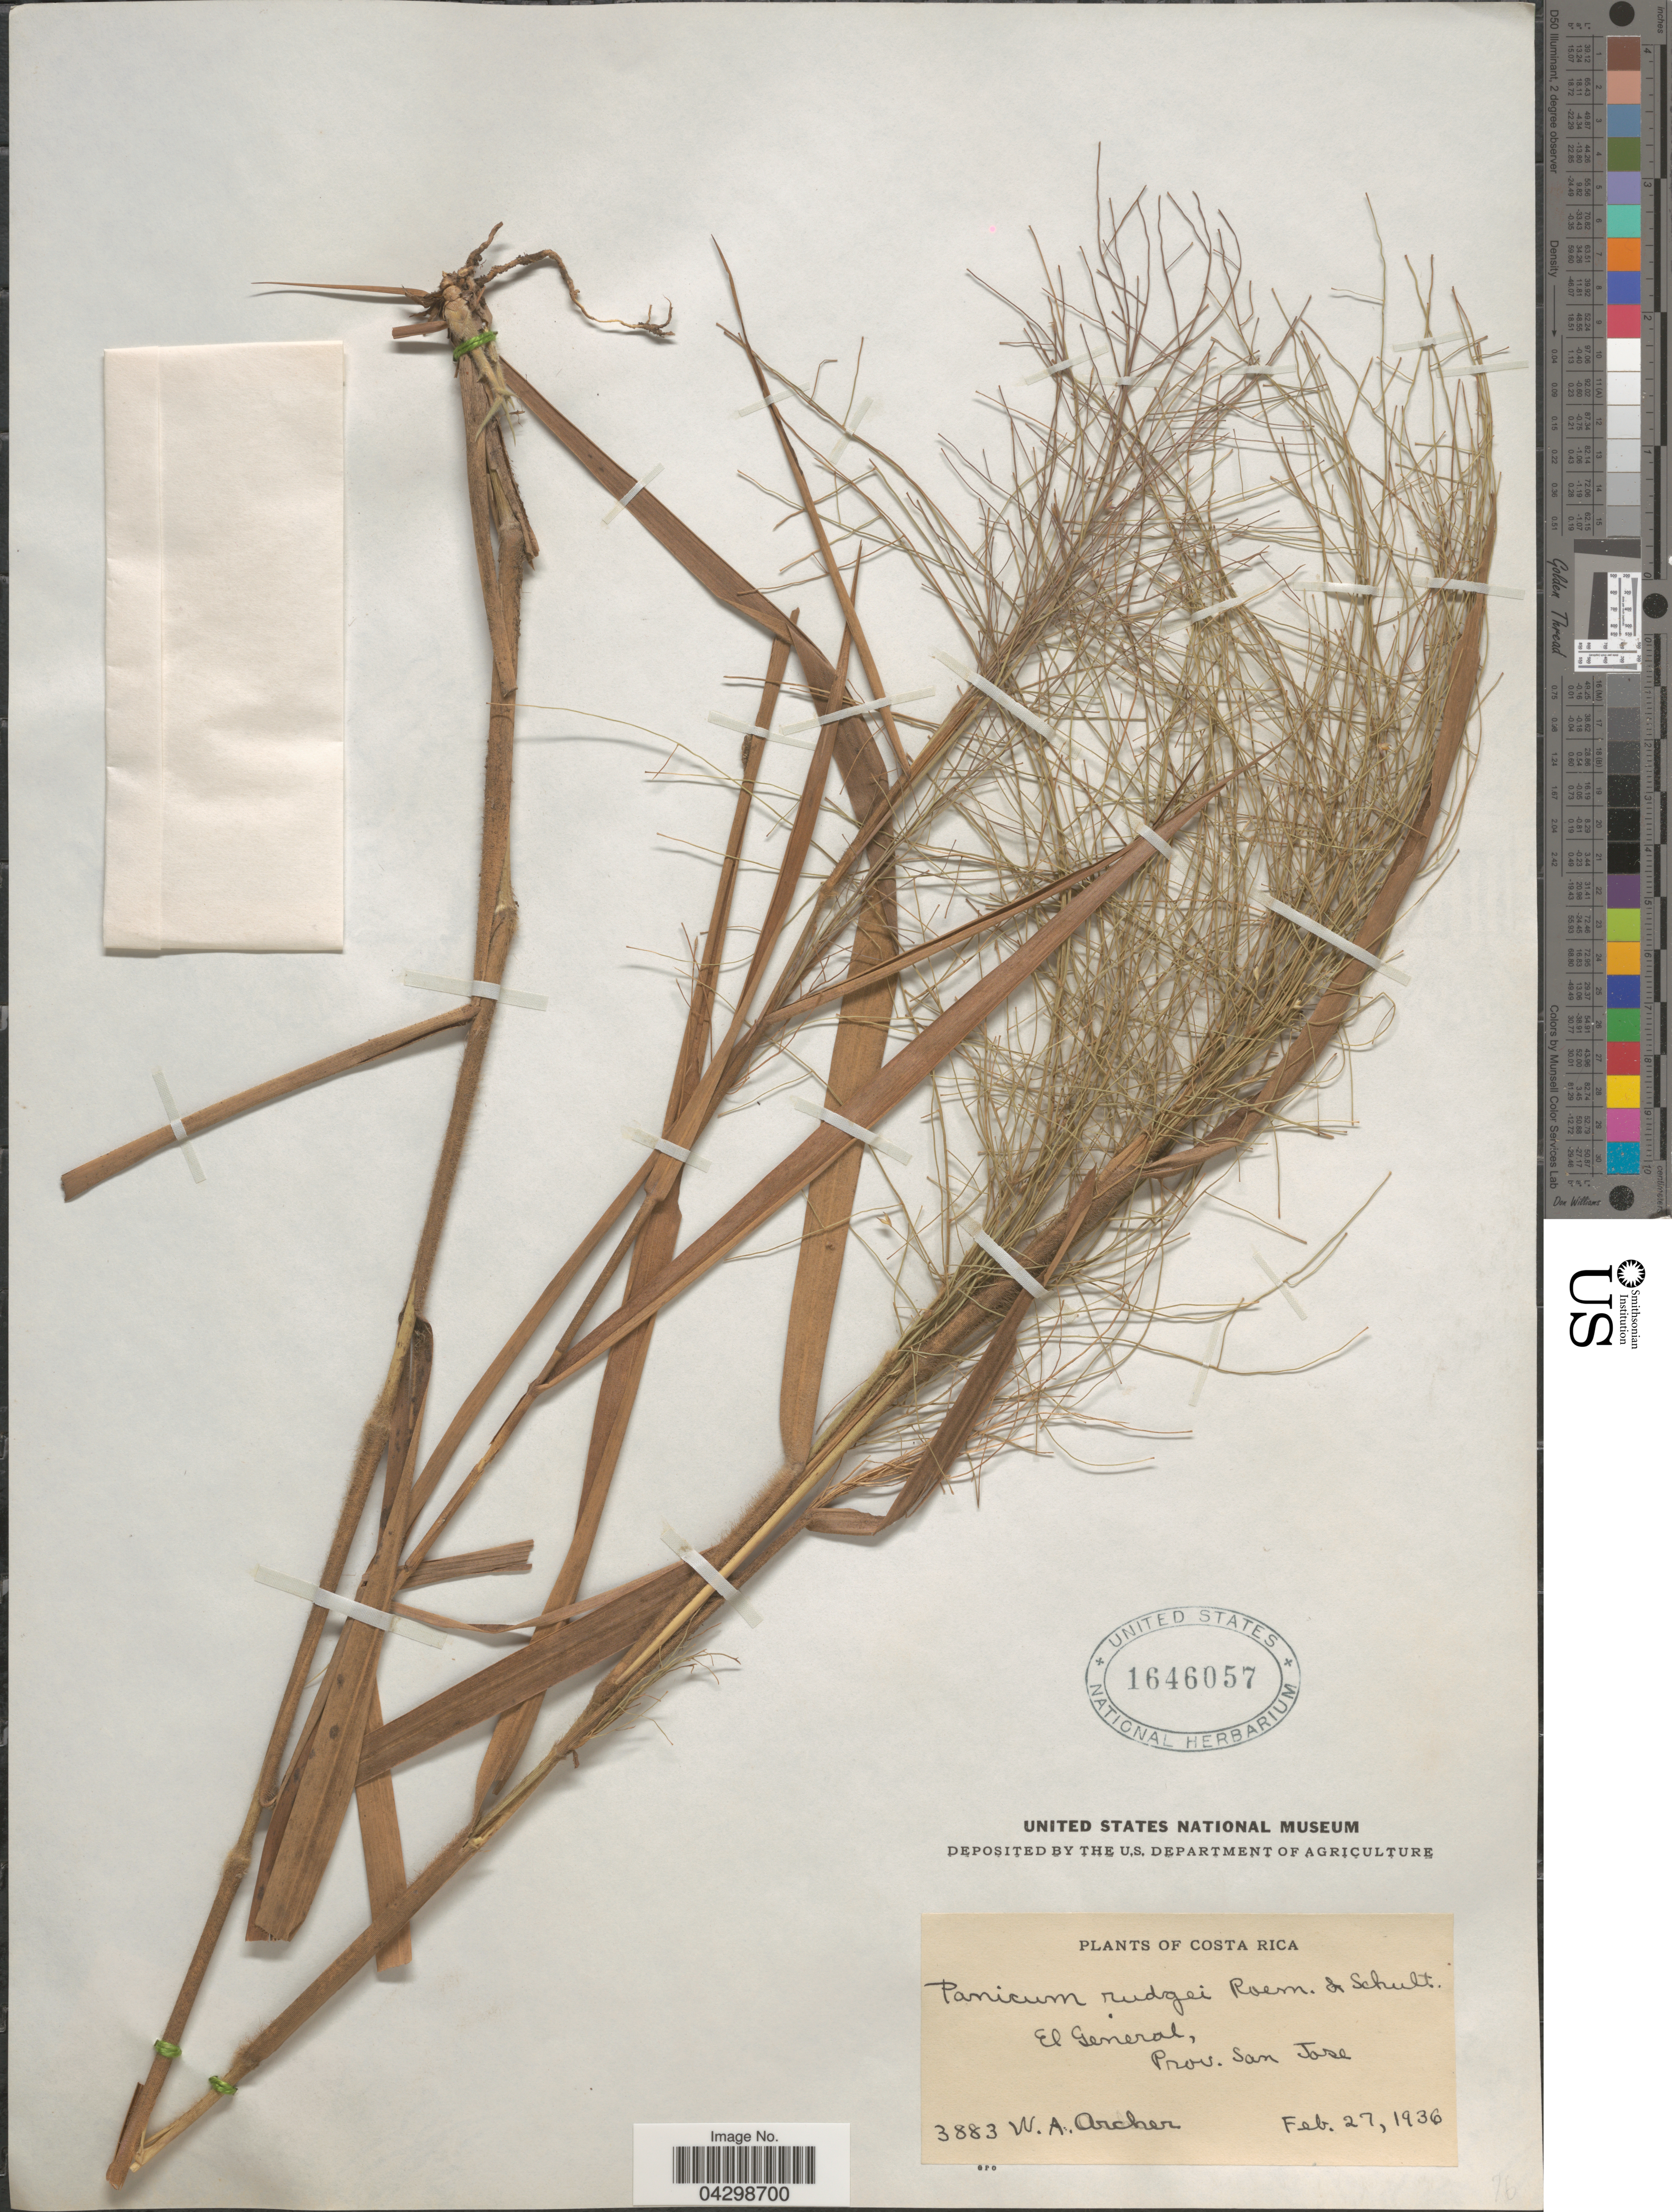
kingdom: Plantae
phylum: Tracheophyta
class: Liliopsida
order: Poales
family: Poaceae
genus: Panicum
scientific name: Panicum rudgei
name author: Roem. & Schult.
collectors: W. Archer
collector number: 3883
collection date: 1936-02-27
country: Costa Rica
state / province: San José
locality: El General.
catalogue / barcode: US 1646057